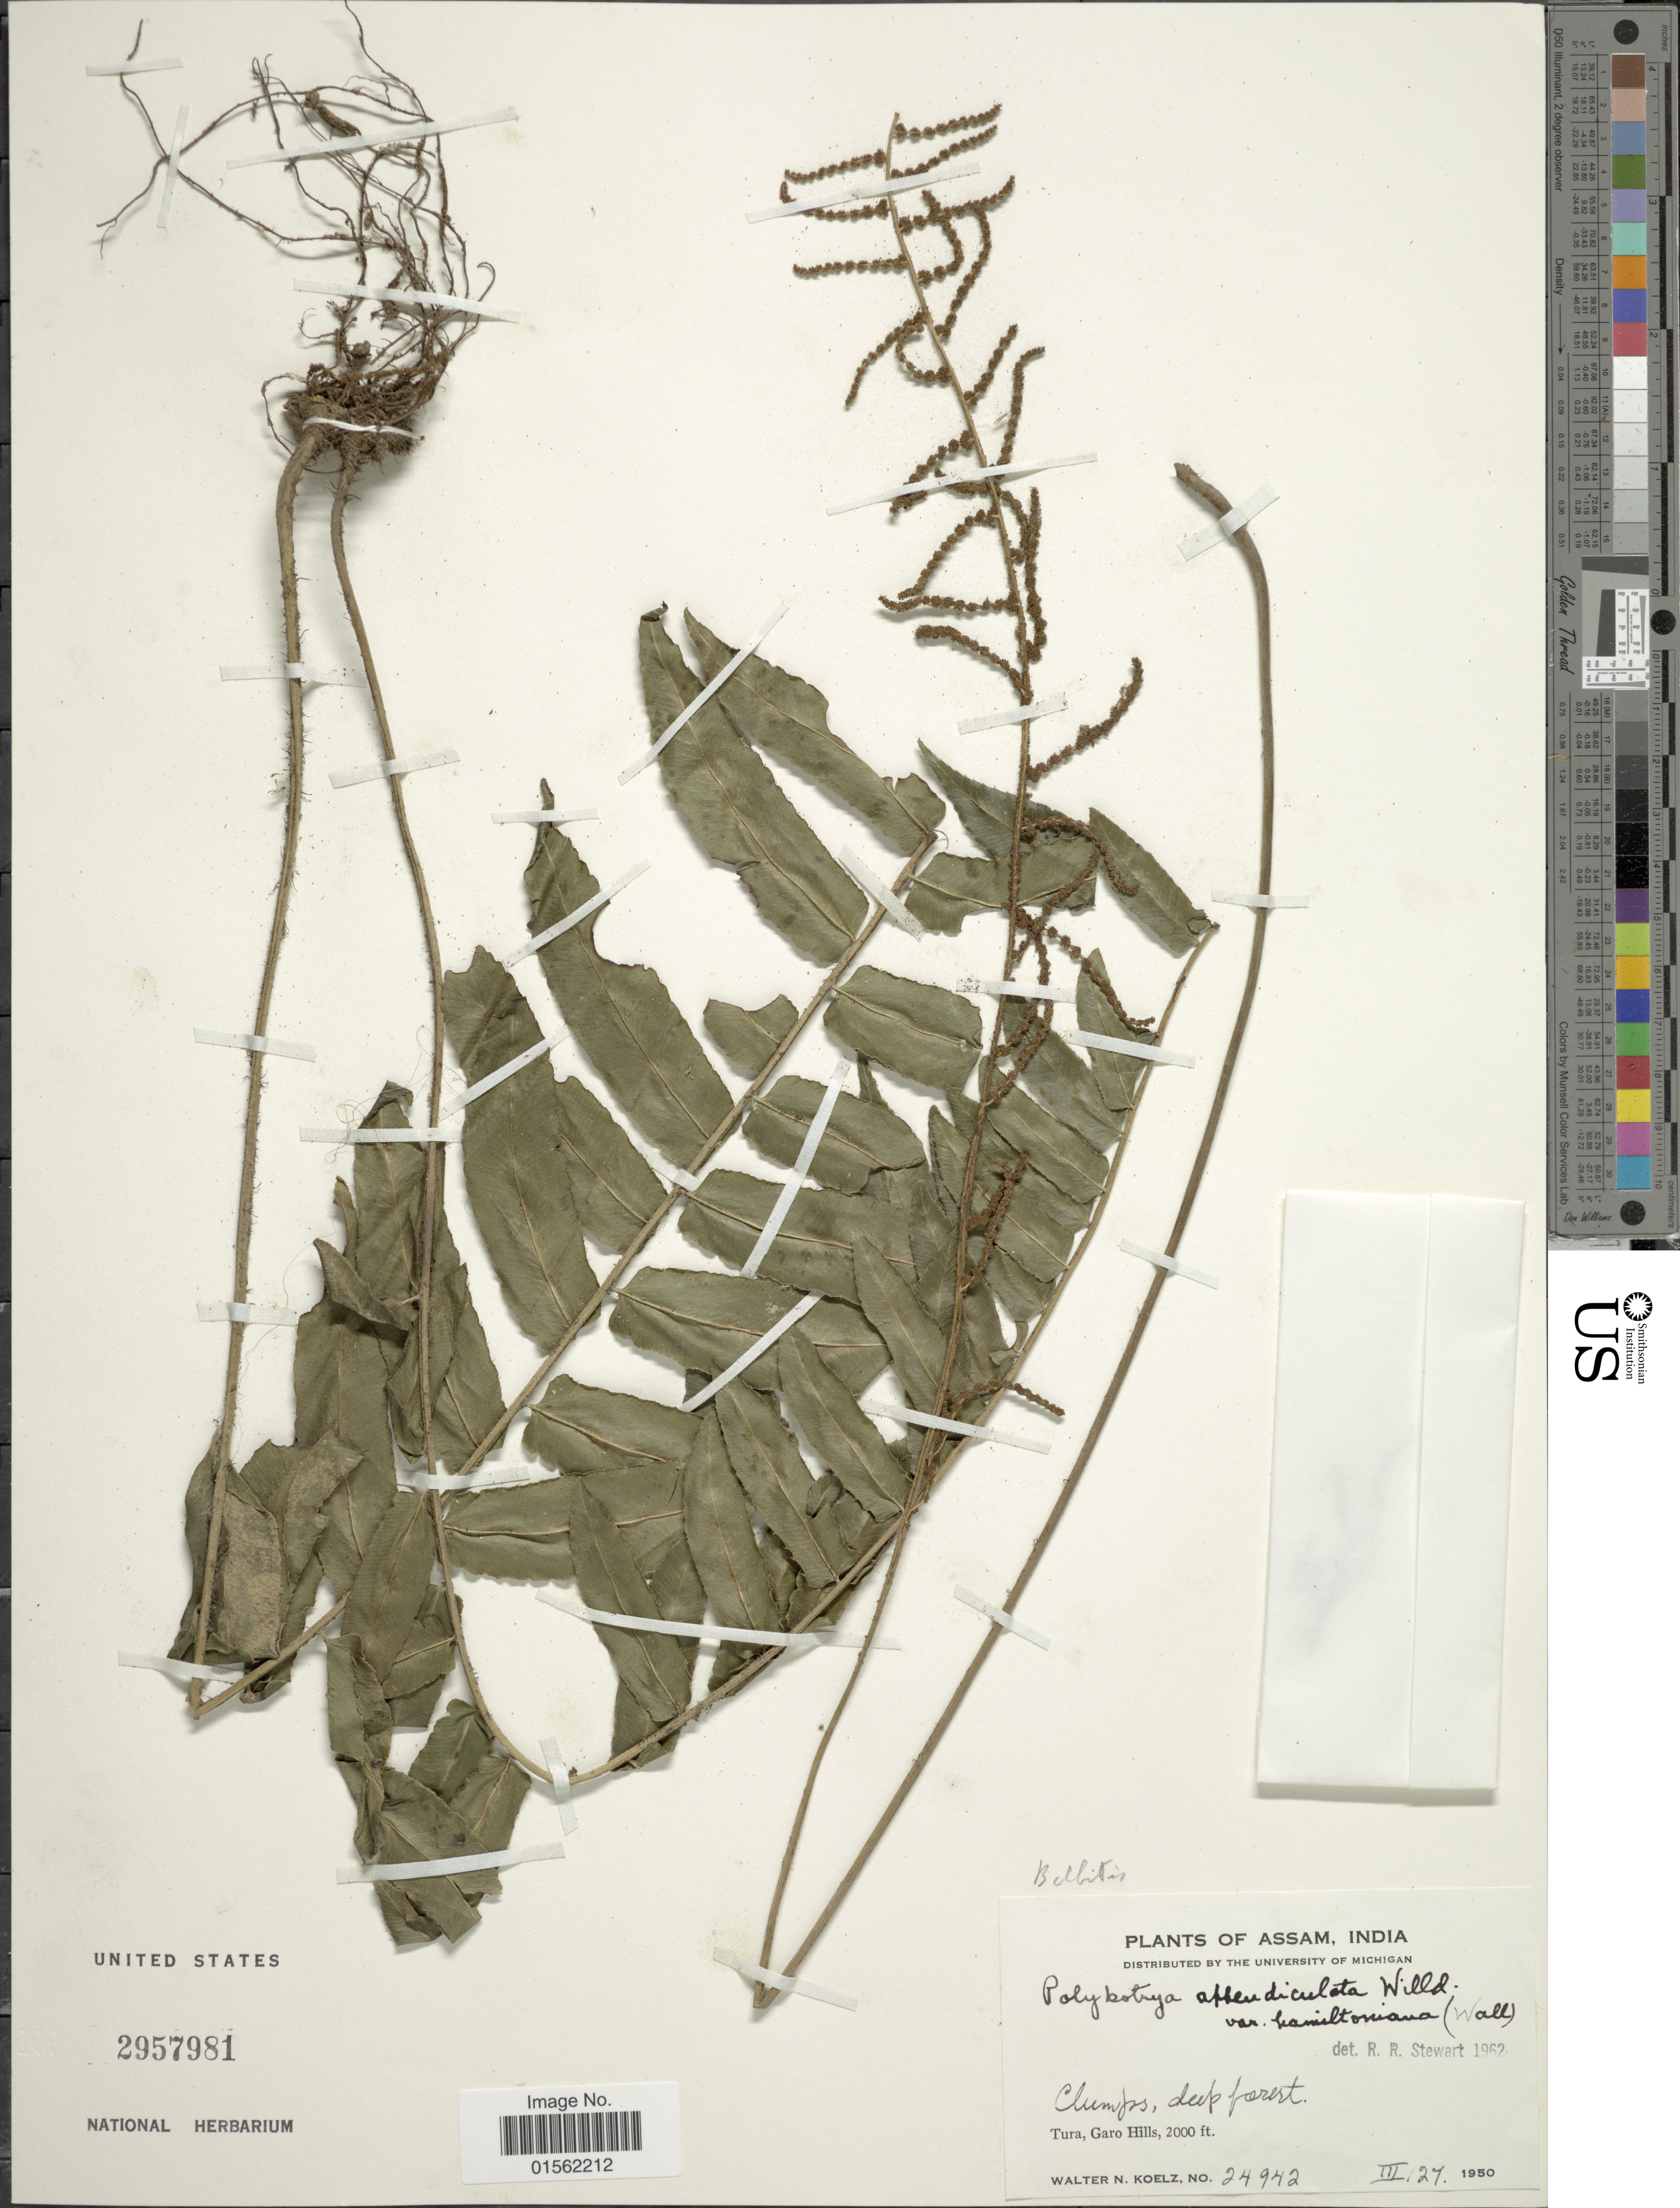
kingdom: Plantae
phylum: Tracheophyta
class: Polypodiopsida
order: Polypodiales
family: Dryopteridaceae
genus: Bolbitis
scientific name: Bolbitis appendiculata subsp. vivipara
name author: (Buch.-Ham. ex Hook.) Hennipman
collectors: W. N. Koelz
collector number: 24942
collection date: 1950-03-27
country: India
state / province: Meghalaya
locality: India, Tura, Garo Hills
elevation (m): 610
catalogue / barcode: US 2957981